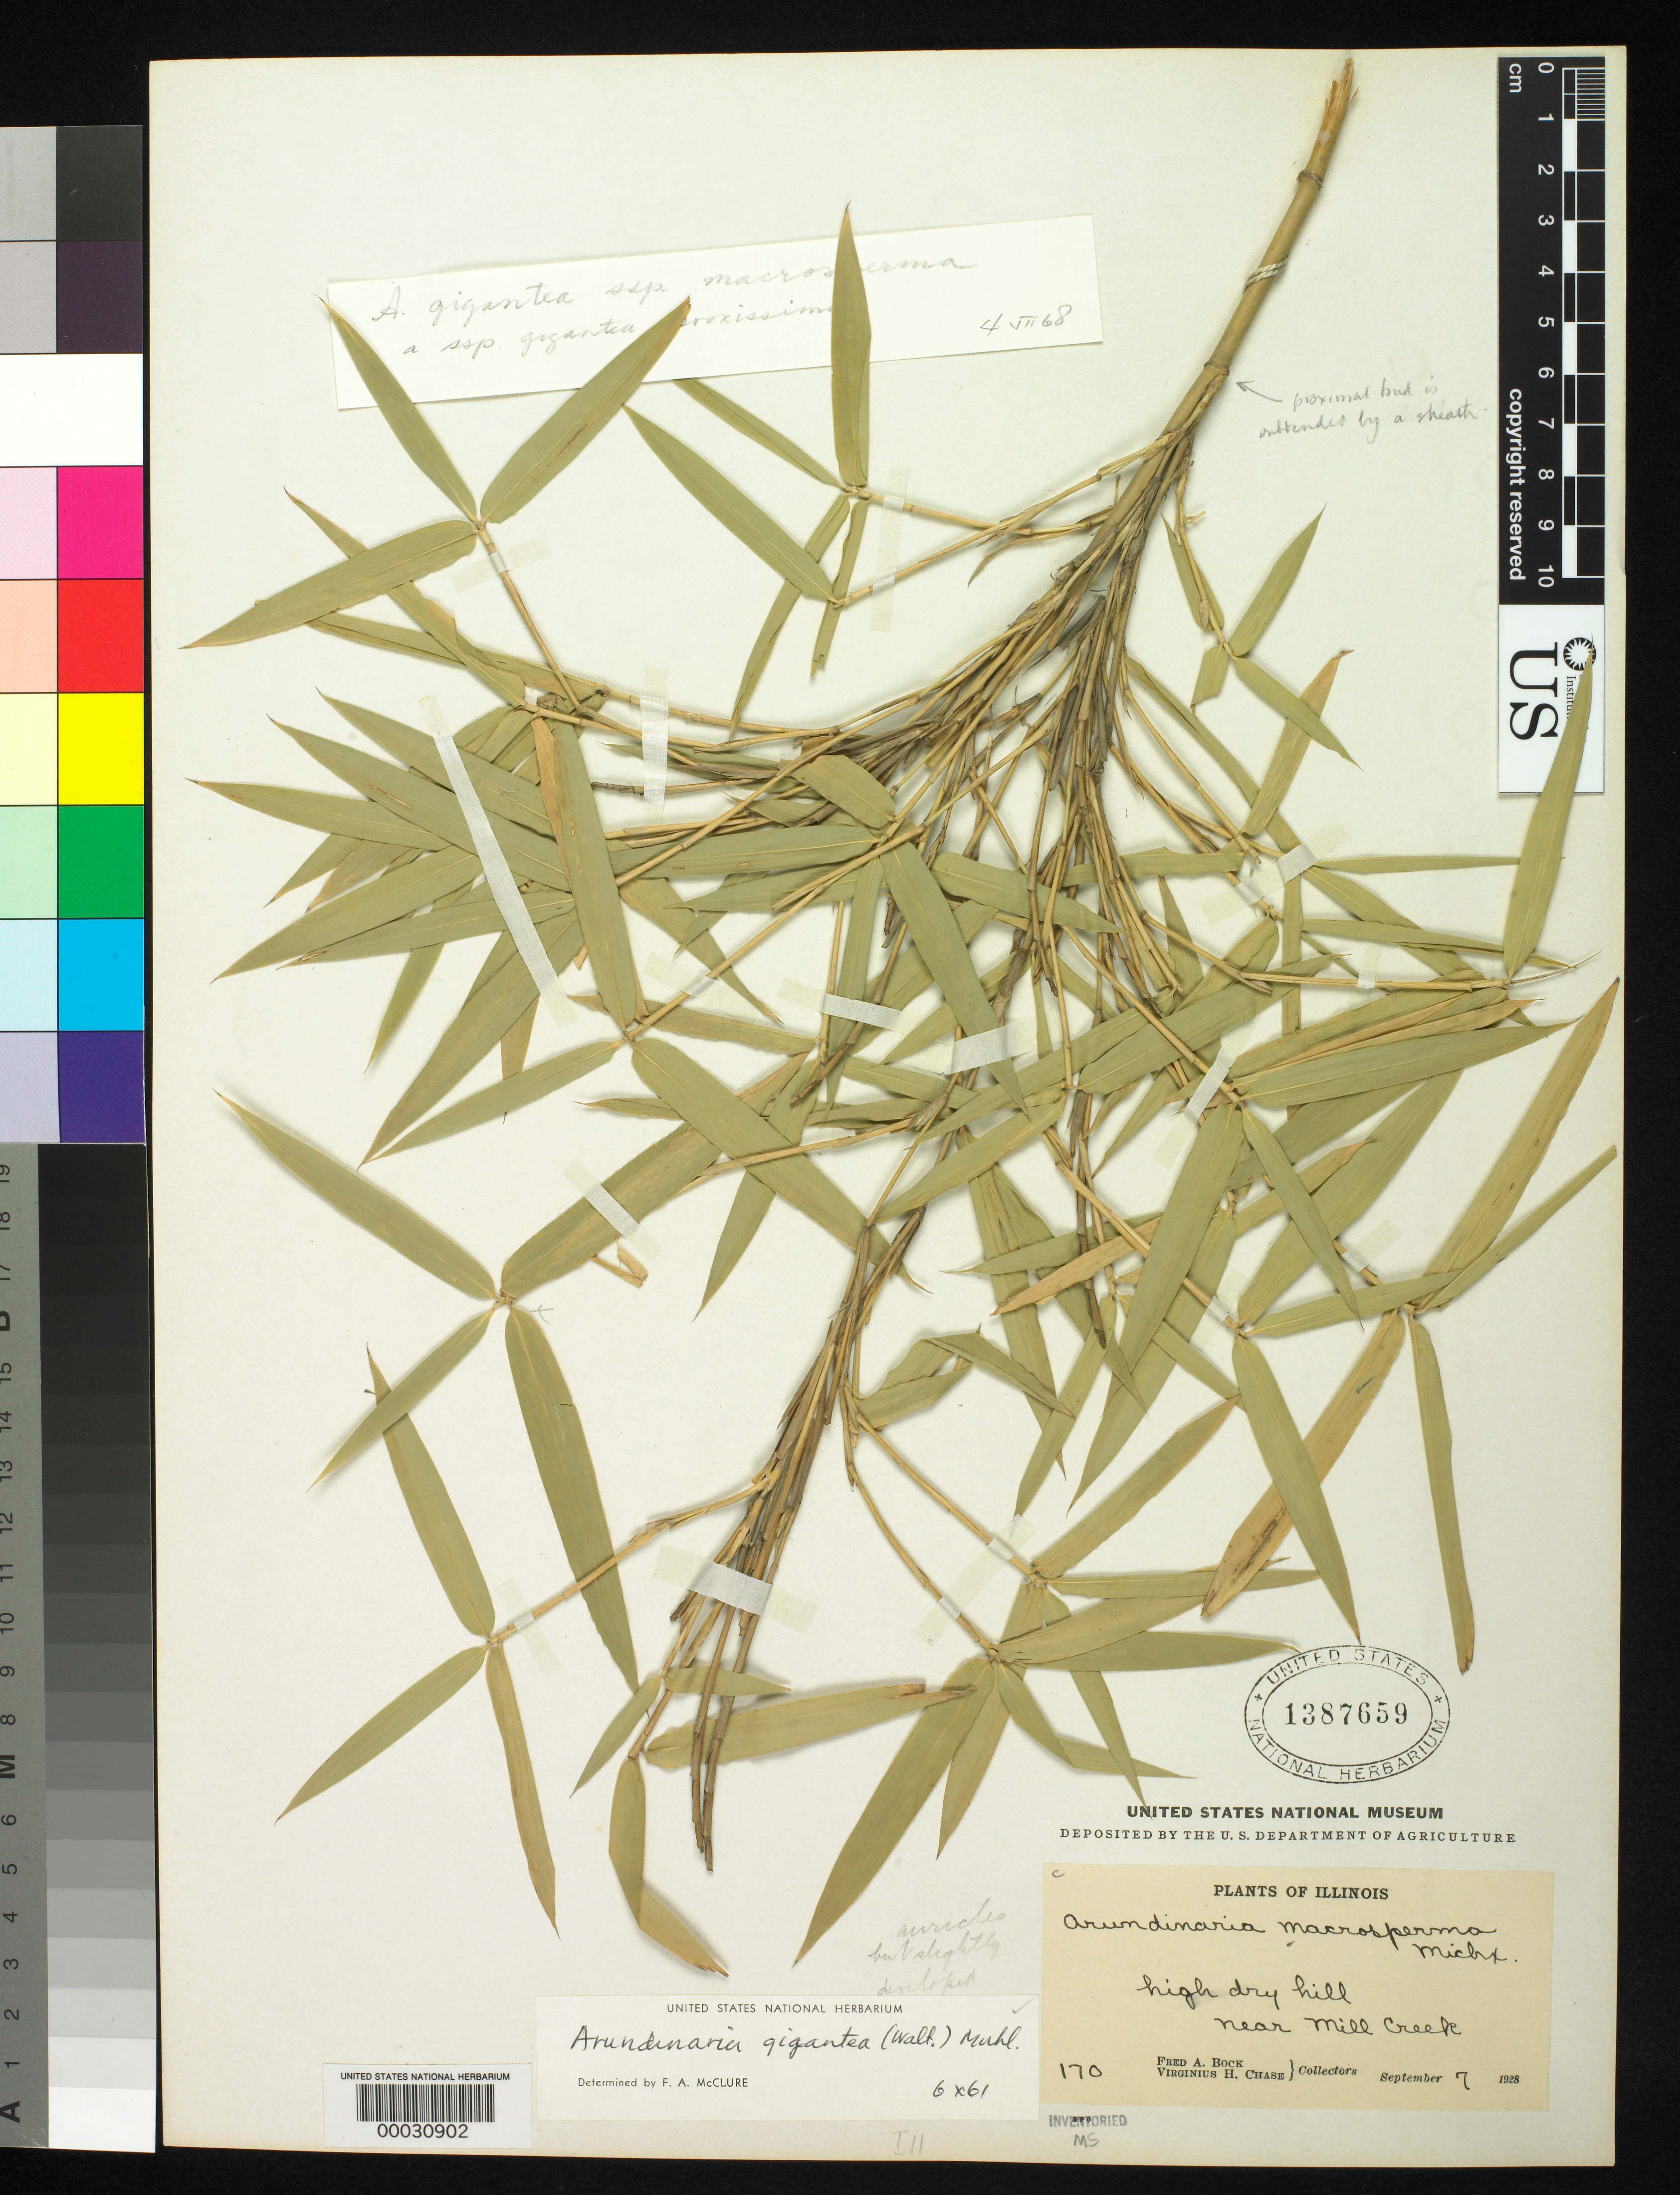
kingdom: Plantae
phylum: Tracheophyta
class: Liliopsida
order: Poales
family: Poaceae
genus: Arundinaria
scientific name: Arundinaria gigantea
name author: (Walter) Muhl.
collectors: F. Bock & V. H. Chase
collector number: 170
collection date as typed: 07 Sep 1928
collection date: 1928-09-07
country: United States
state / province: Illinois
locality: Mill creek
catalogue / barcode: US 1387659